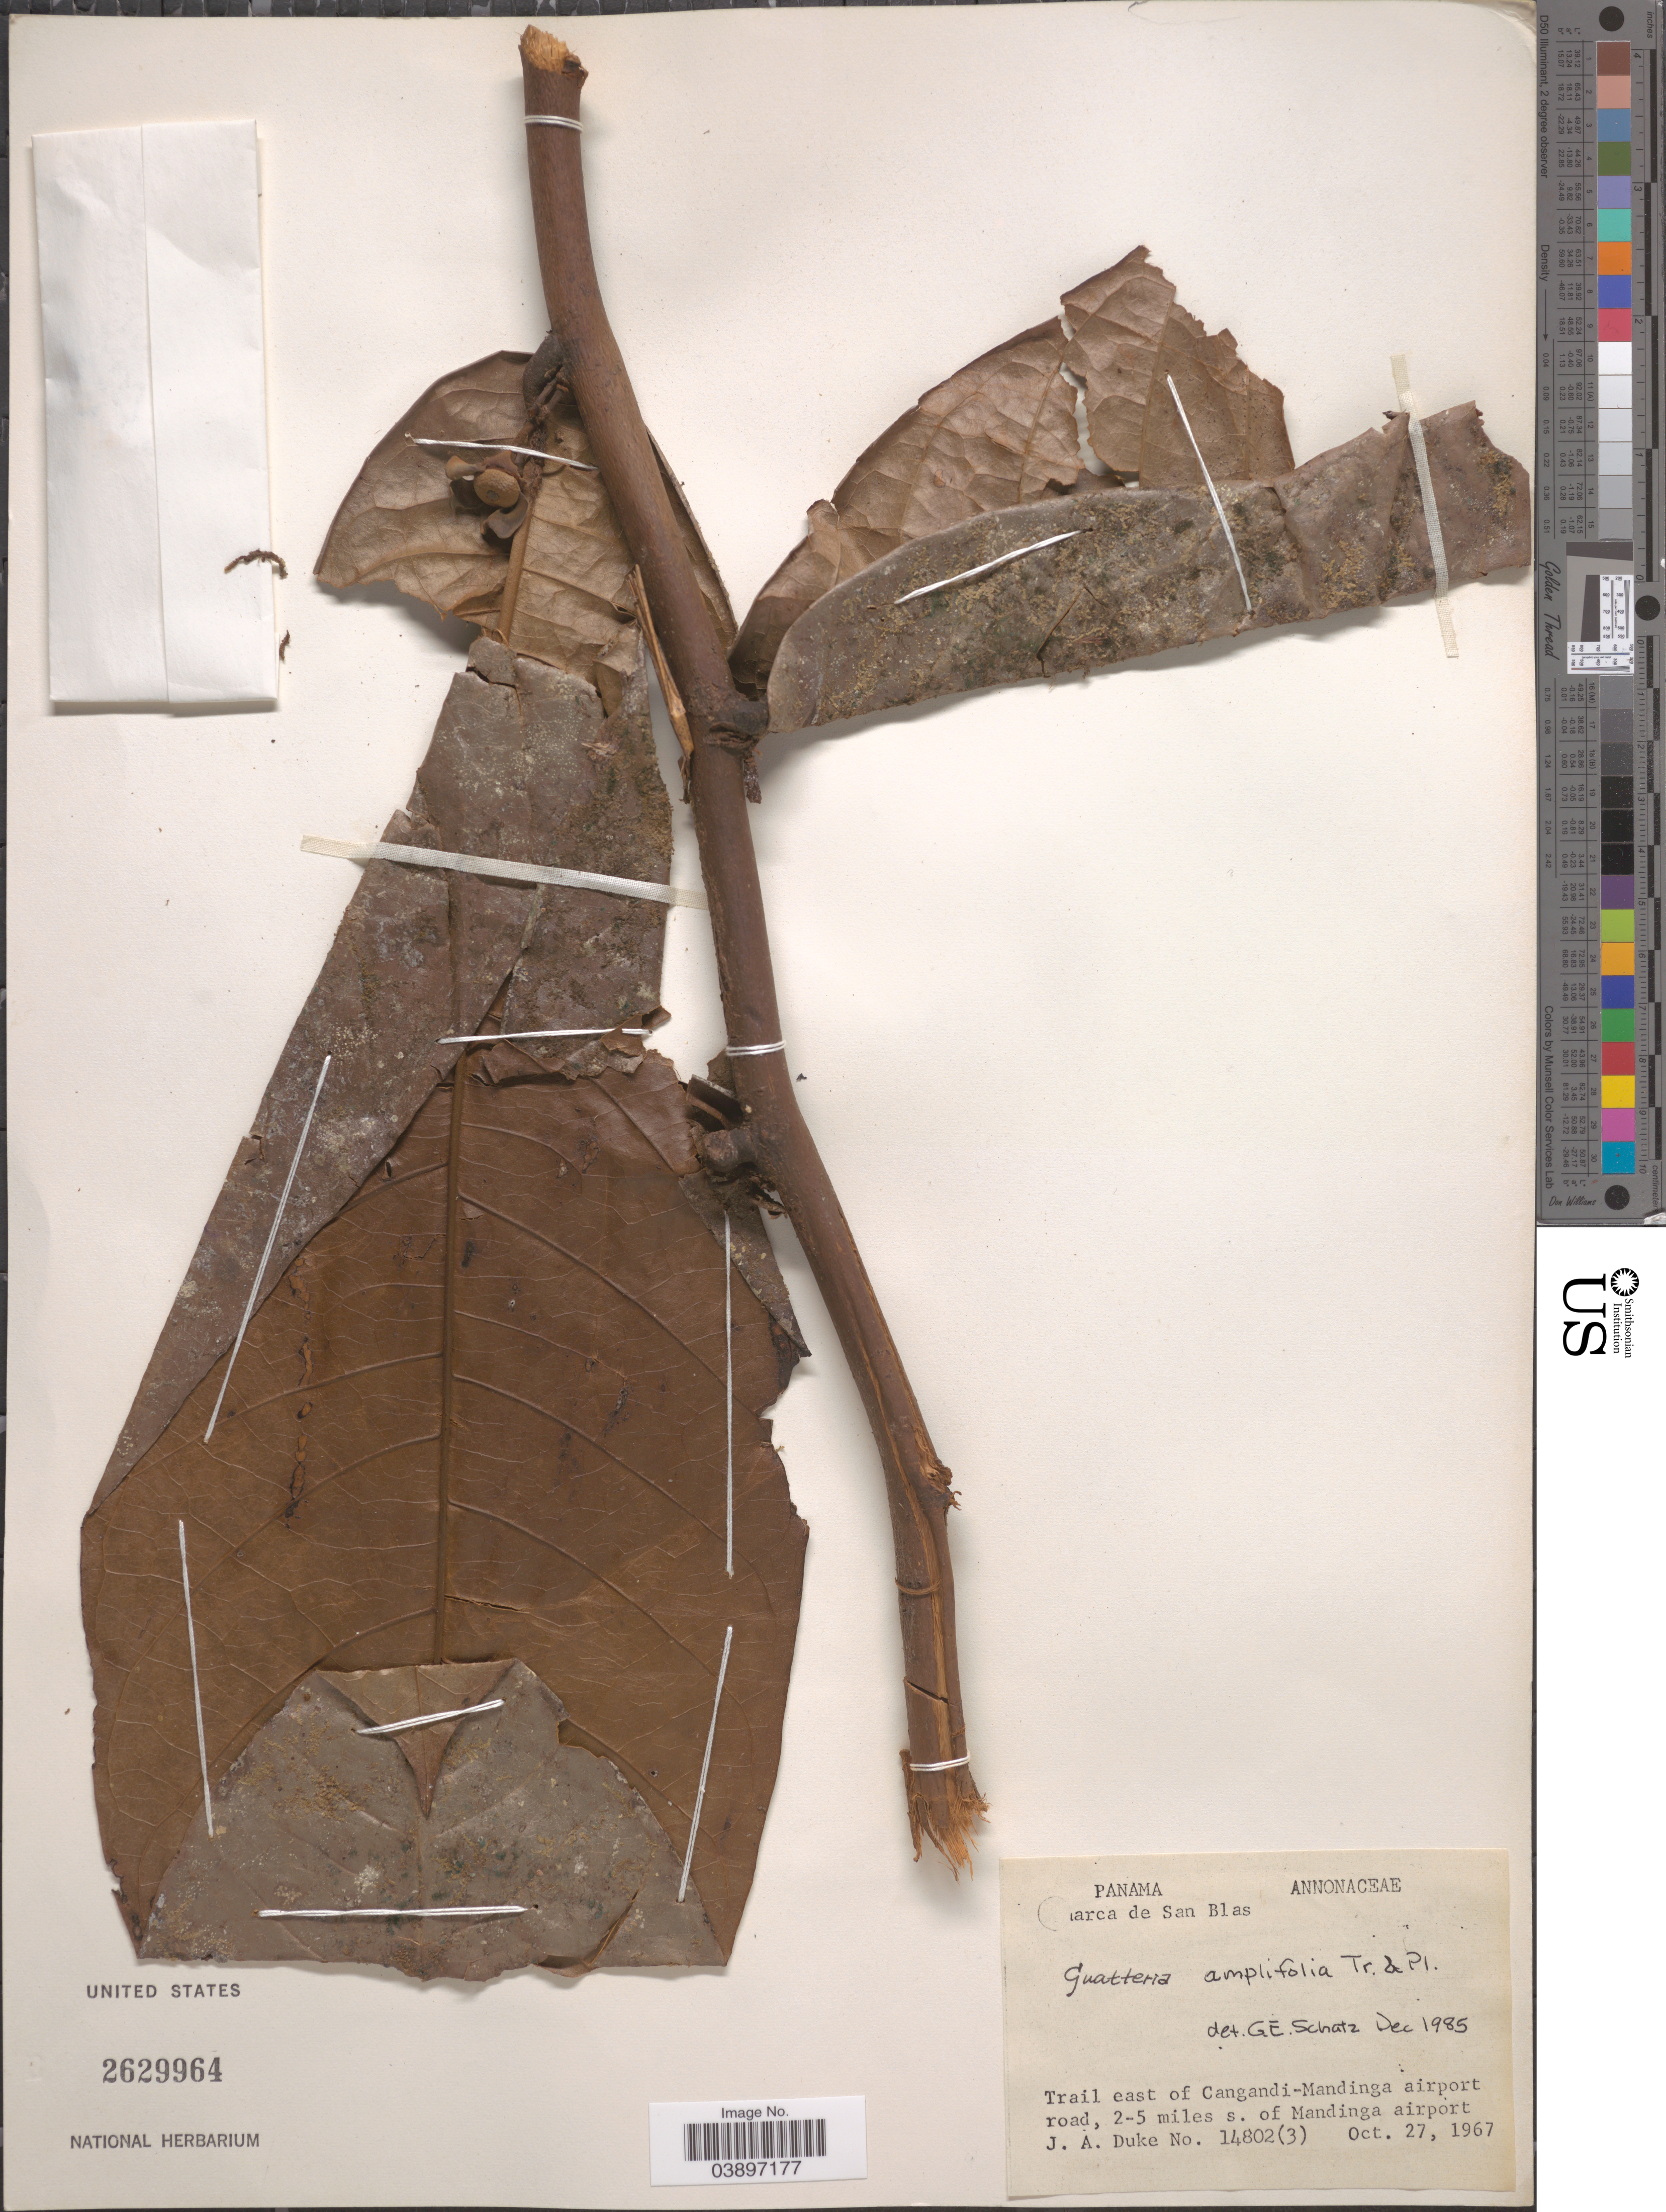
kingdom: Plantae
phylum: Tracheophyta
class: Magnoliopsida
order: Magnoliales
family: Annonaceae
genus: Guatteria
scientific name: Guatteria amplifolia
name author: Triana & Planch.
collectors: J. A. Duke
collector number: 14802(3)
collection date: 1967-10-27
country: Panama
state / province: Kuna Yala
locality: [illegible text]arca de San Blas. Trail east of Cangandi-Mandinga airport road, 2-5 miles s. of Mandinga airport.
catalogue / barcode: US 2629964